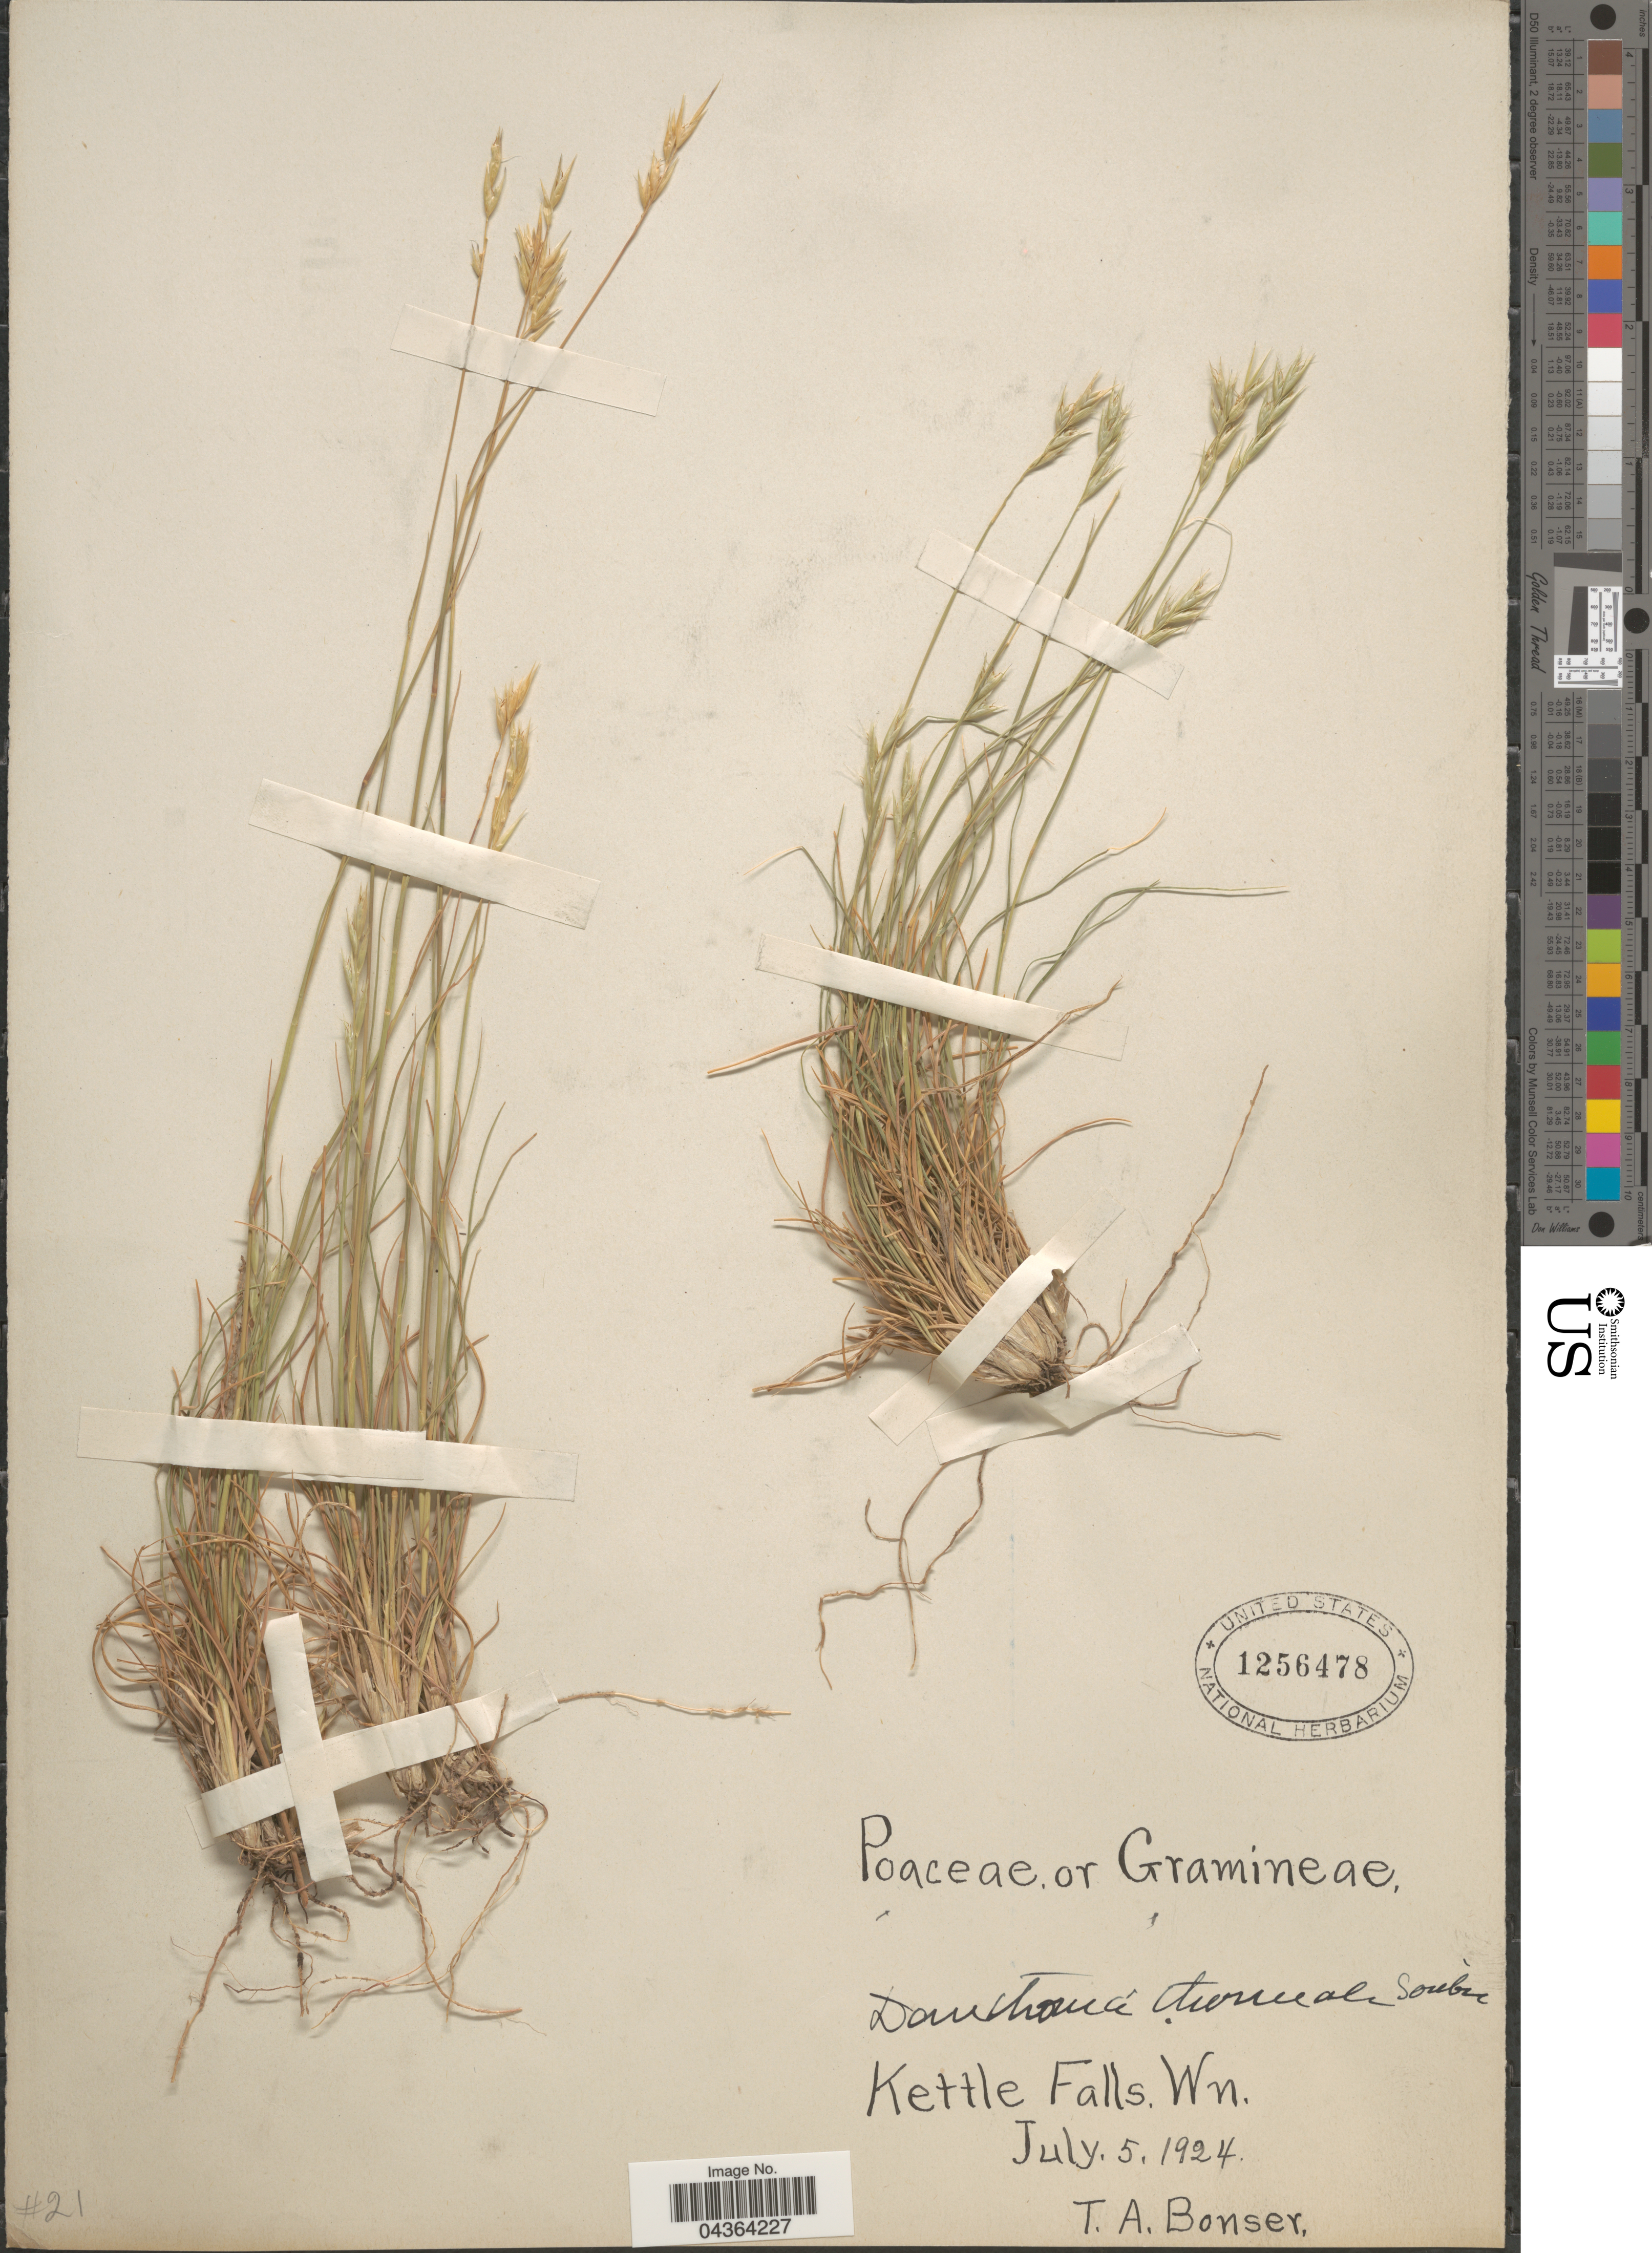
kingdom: Plantae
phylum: Tracheophyta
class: Liliopsida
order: Poales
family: Poaceae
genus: Danthonia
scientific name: Danthonia spicata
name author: (L.) P. Beauv. ex Roem. & Schult.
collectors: T. Bonser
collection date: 1924-07-05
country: United States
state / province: Washington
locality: Kettle Falls. Wn.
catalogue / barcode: US 1256478